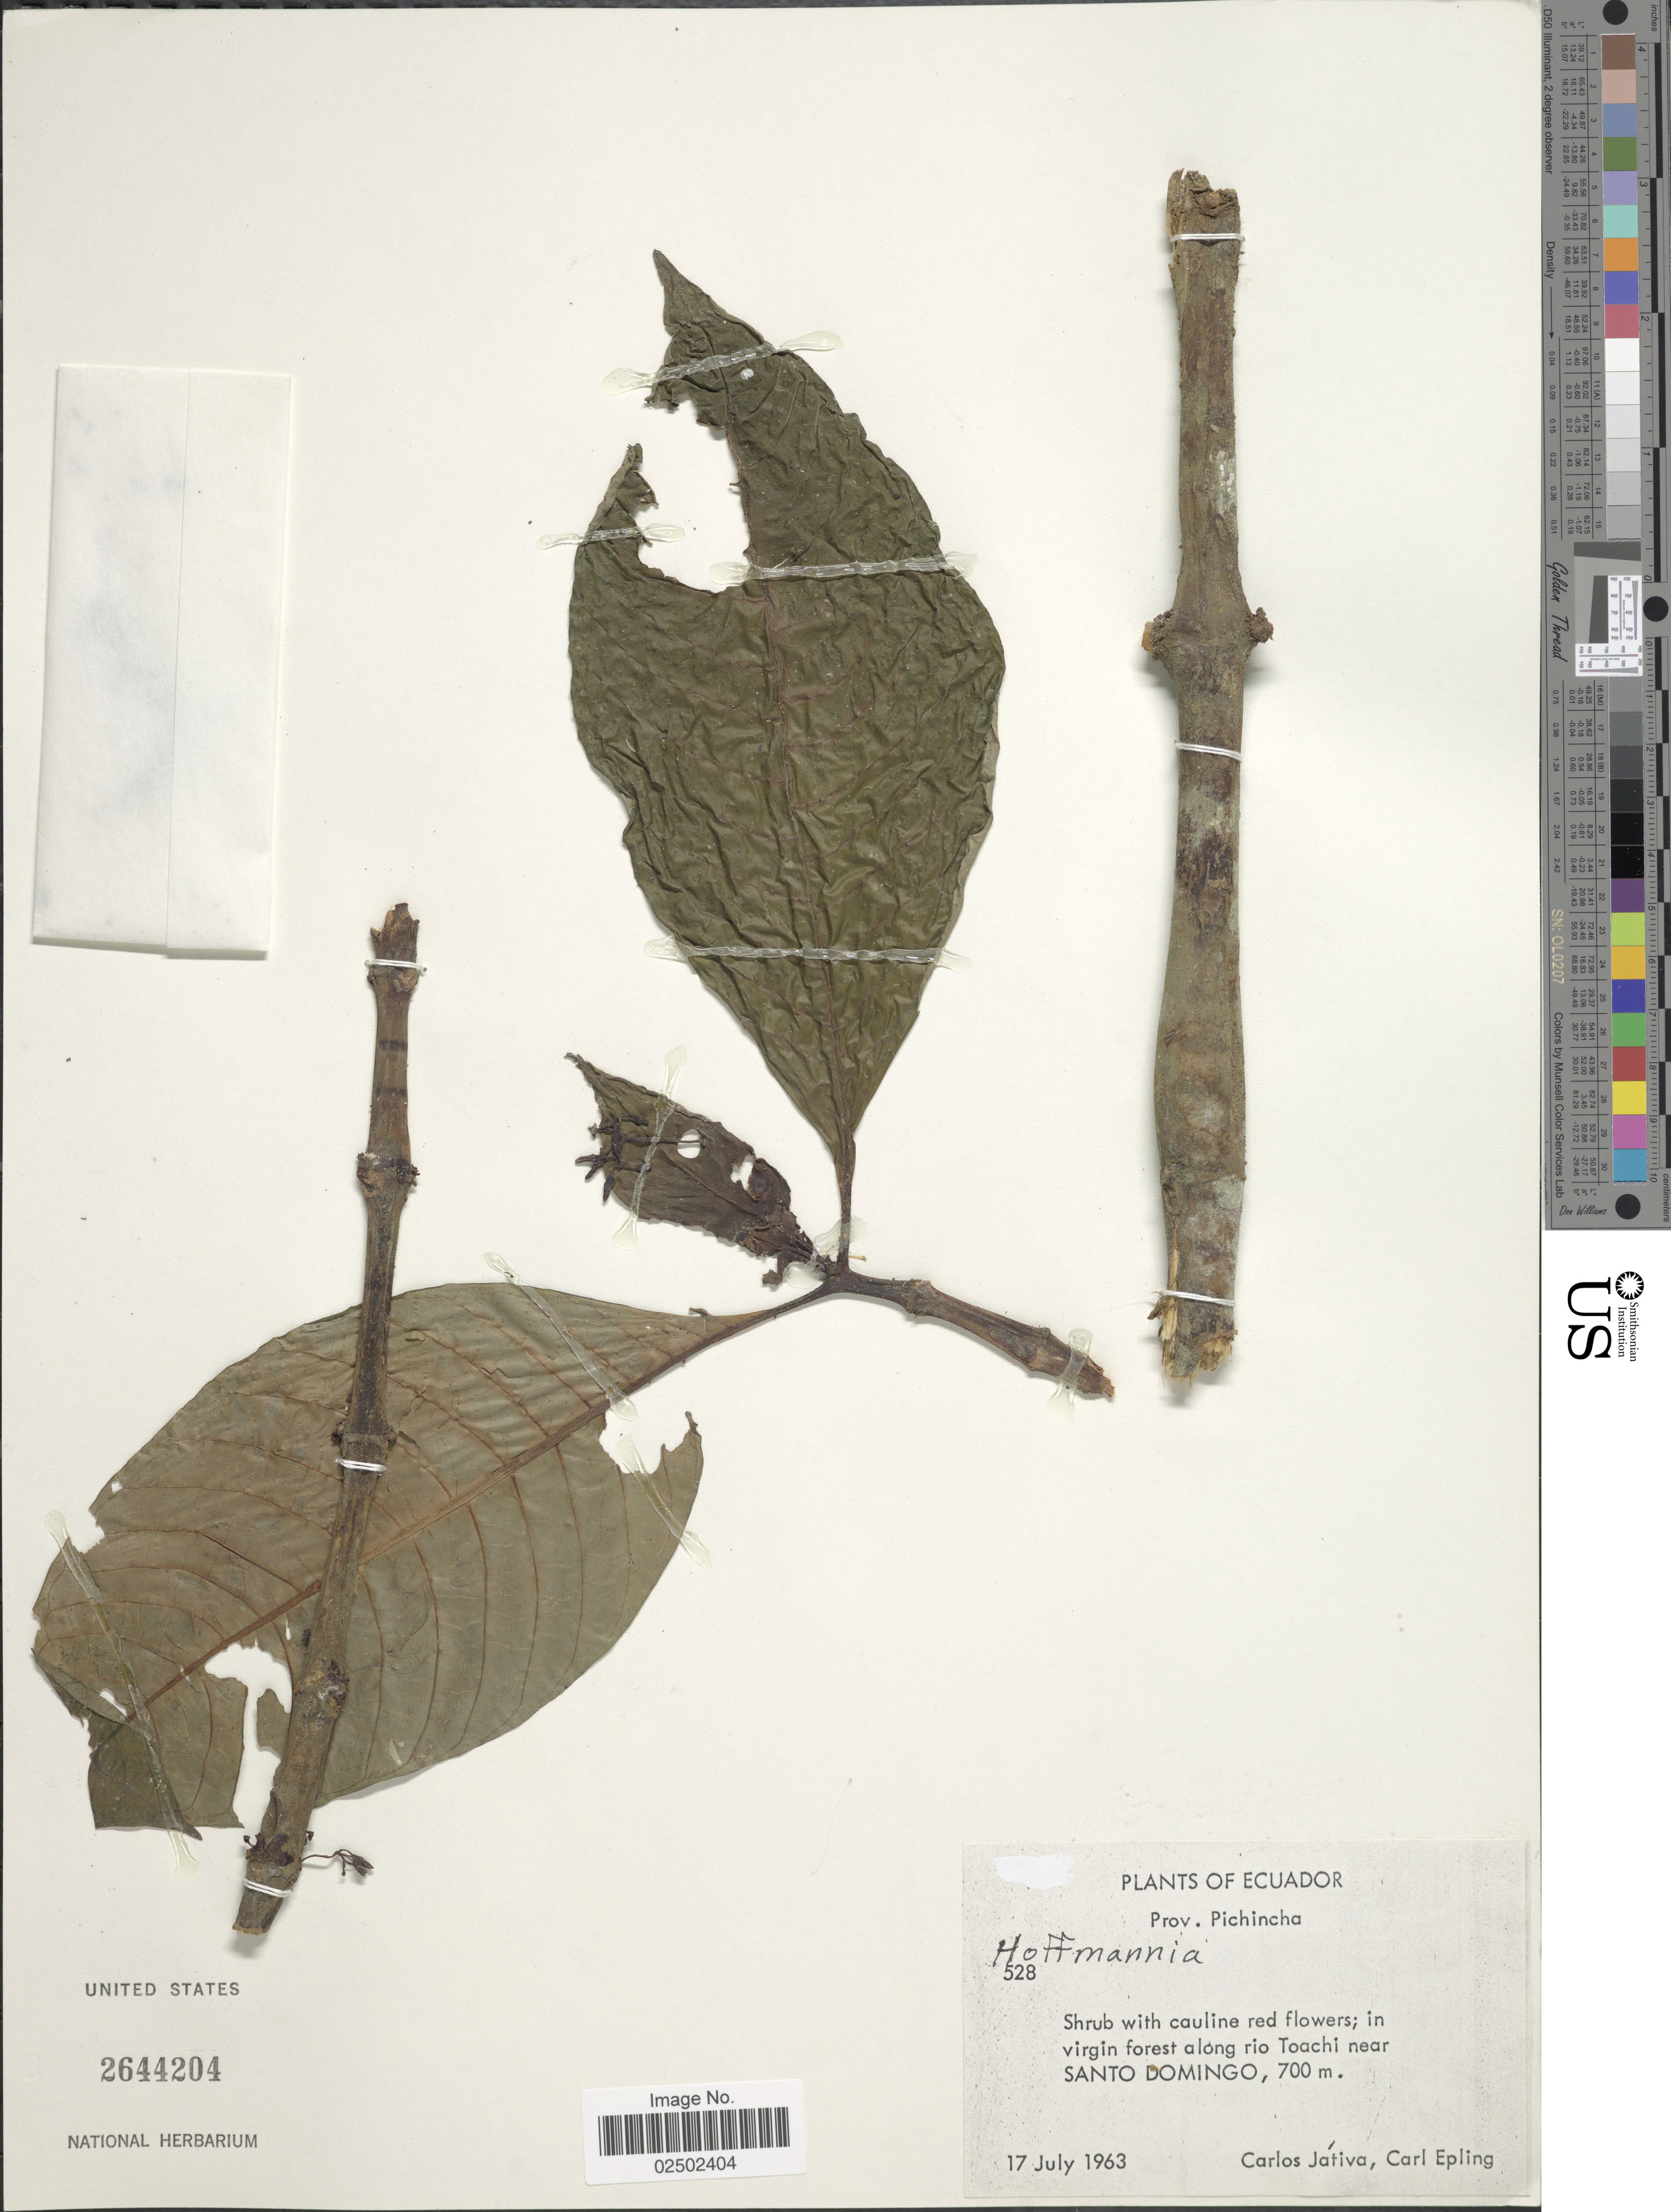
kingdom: Plantae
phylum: Tracheophyta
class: Magnoliopsida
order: Gentianales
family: Rubiaceae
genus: Hoffmannia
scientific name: Hoffmannia sp.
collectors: C. D. Játiva & C. C. Epling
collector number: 528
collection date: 1963-07-17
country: Ecuador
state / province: Pichincha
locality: Forest along rio Toachi near Santo Domingo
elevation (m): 700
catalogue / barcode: US 2644204